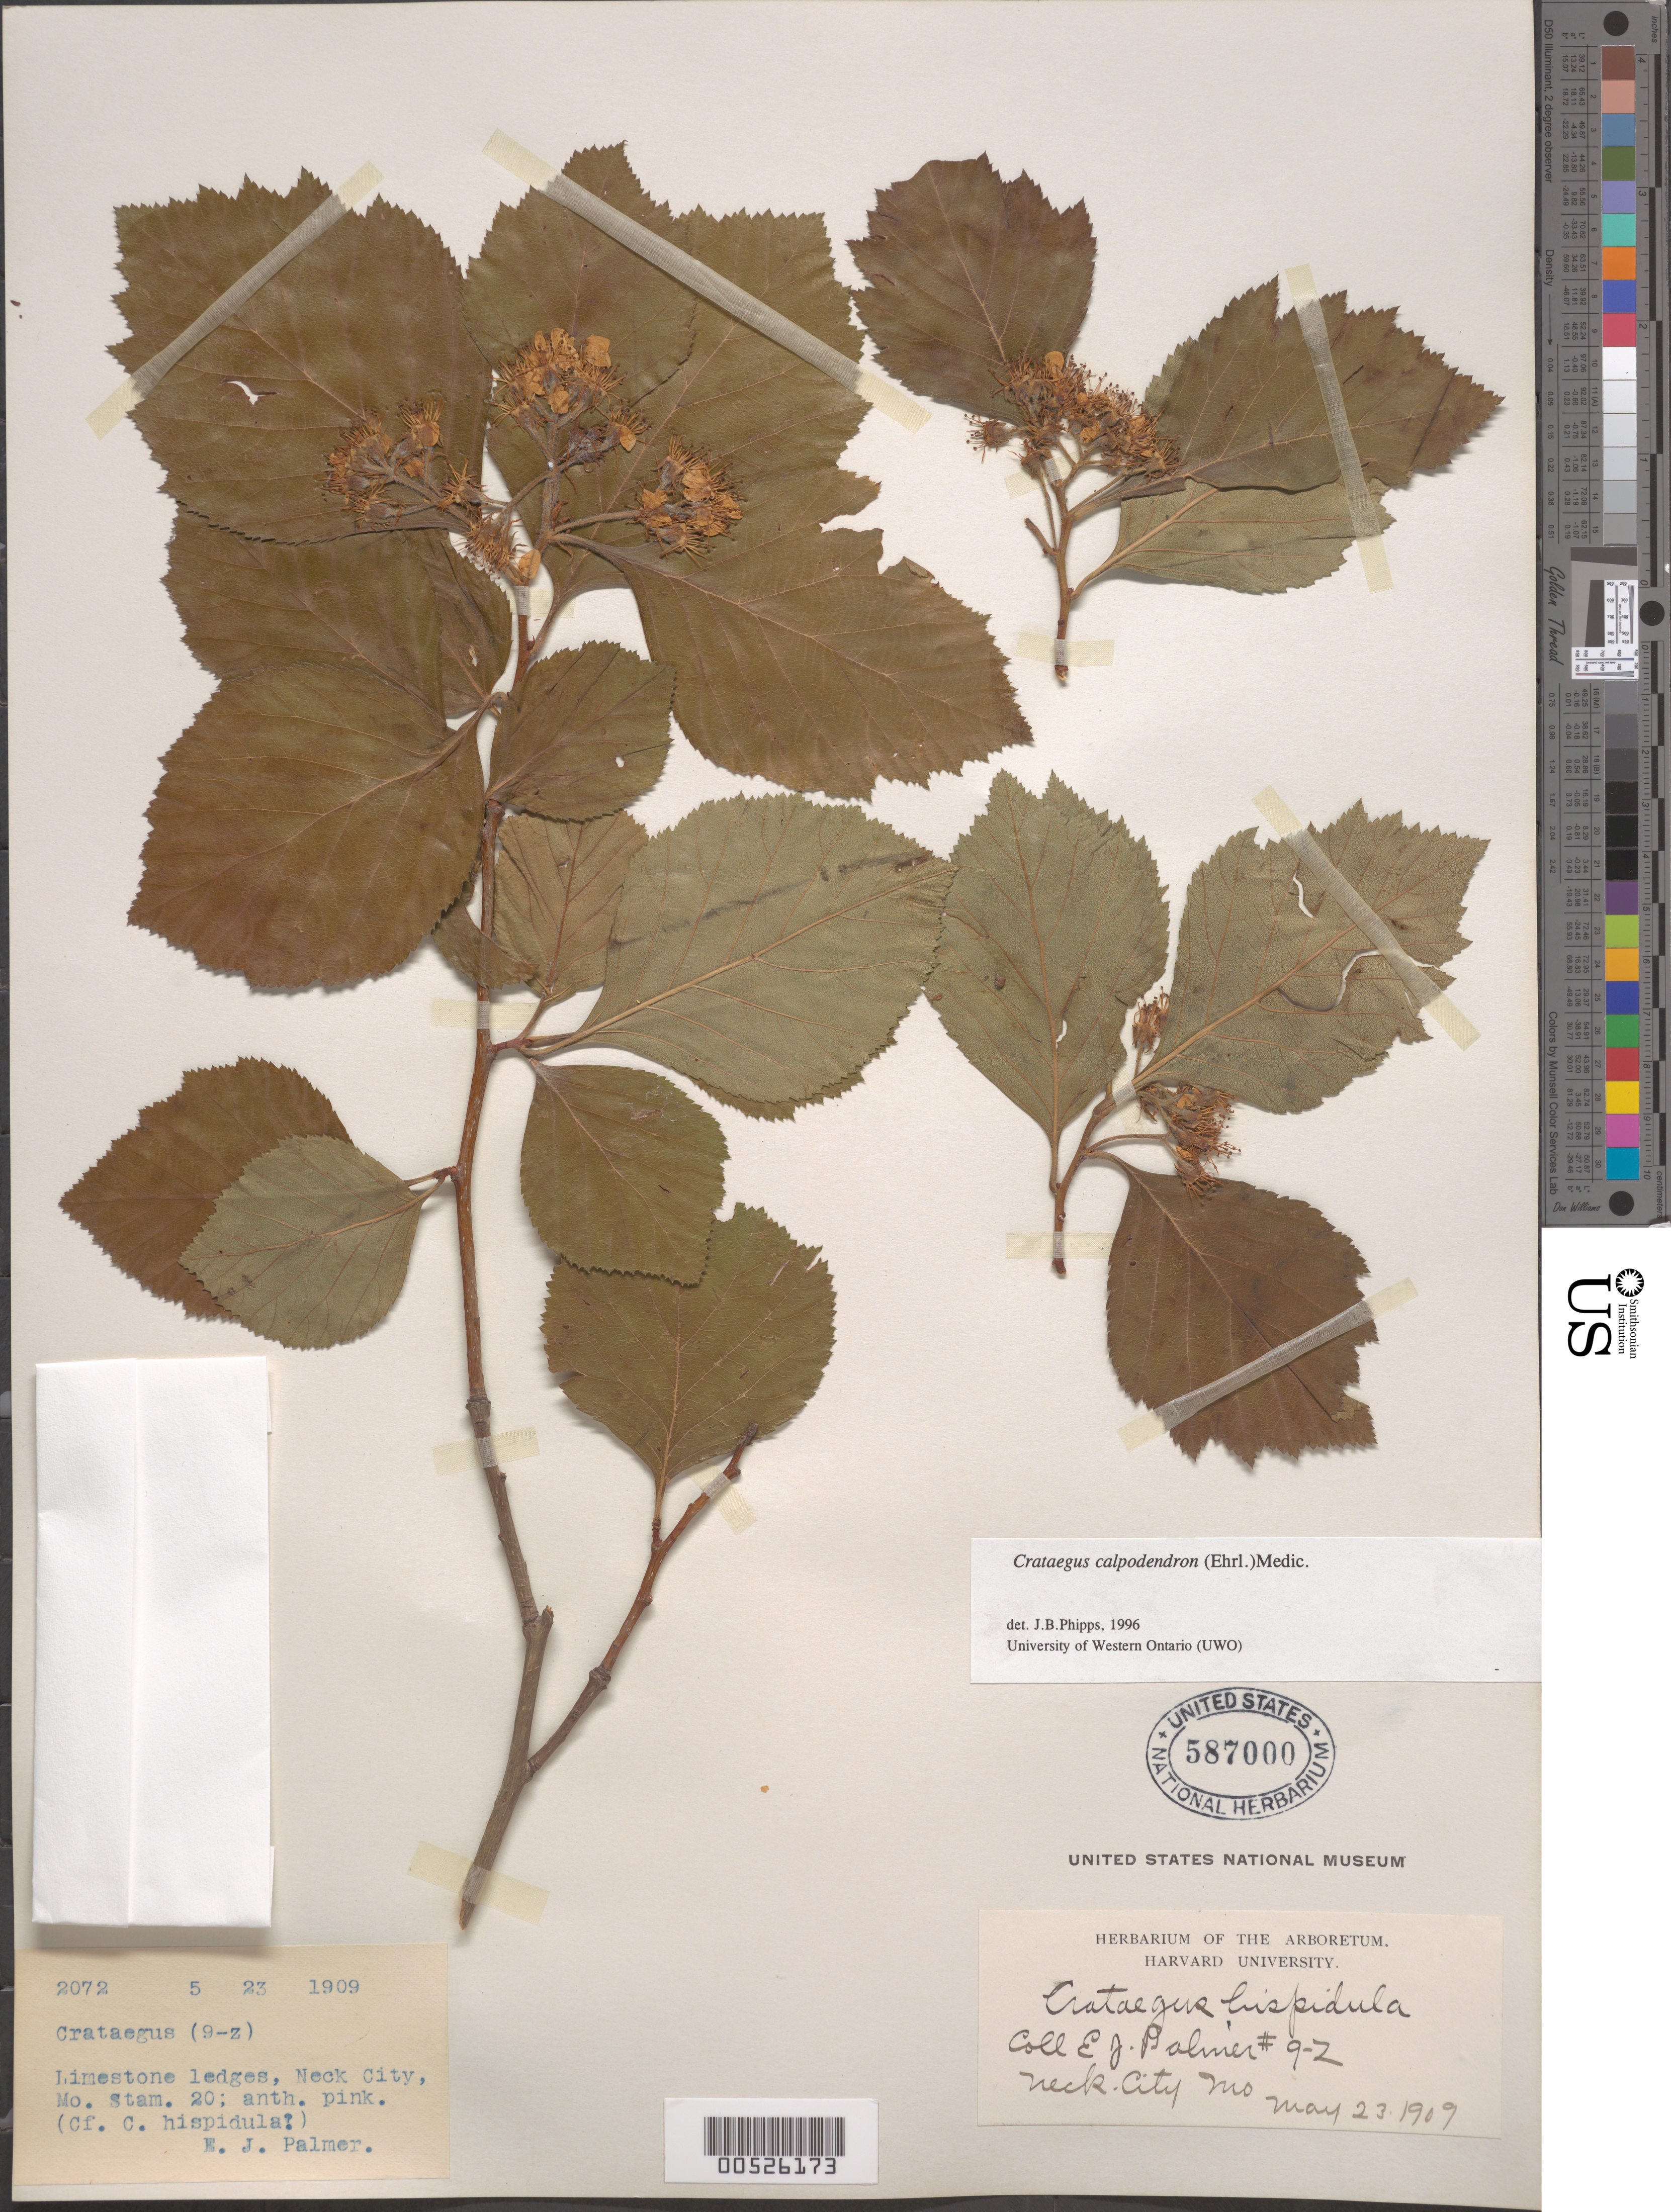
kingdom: Plantae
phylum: Tracheophyta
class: Magnoliopsida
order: Rosales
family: Rosaceae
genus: Crataegus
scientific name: Crataegus calpodendron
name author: (Ehrh.) Medik.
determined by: Phipps, James B., (UWO), University of Western Ontario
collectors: E. J. Palmer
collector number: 2072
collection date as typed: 23 May 1909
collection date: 1909-05-23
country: United States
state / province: Missouri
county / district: Jasper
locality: Neck City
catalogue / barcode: US 587000